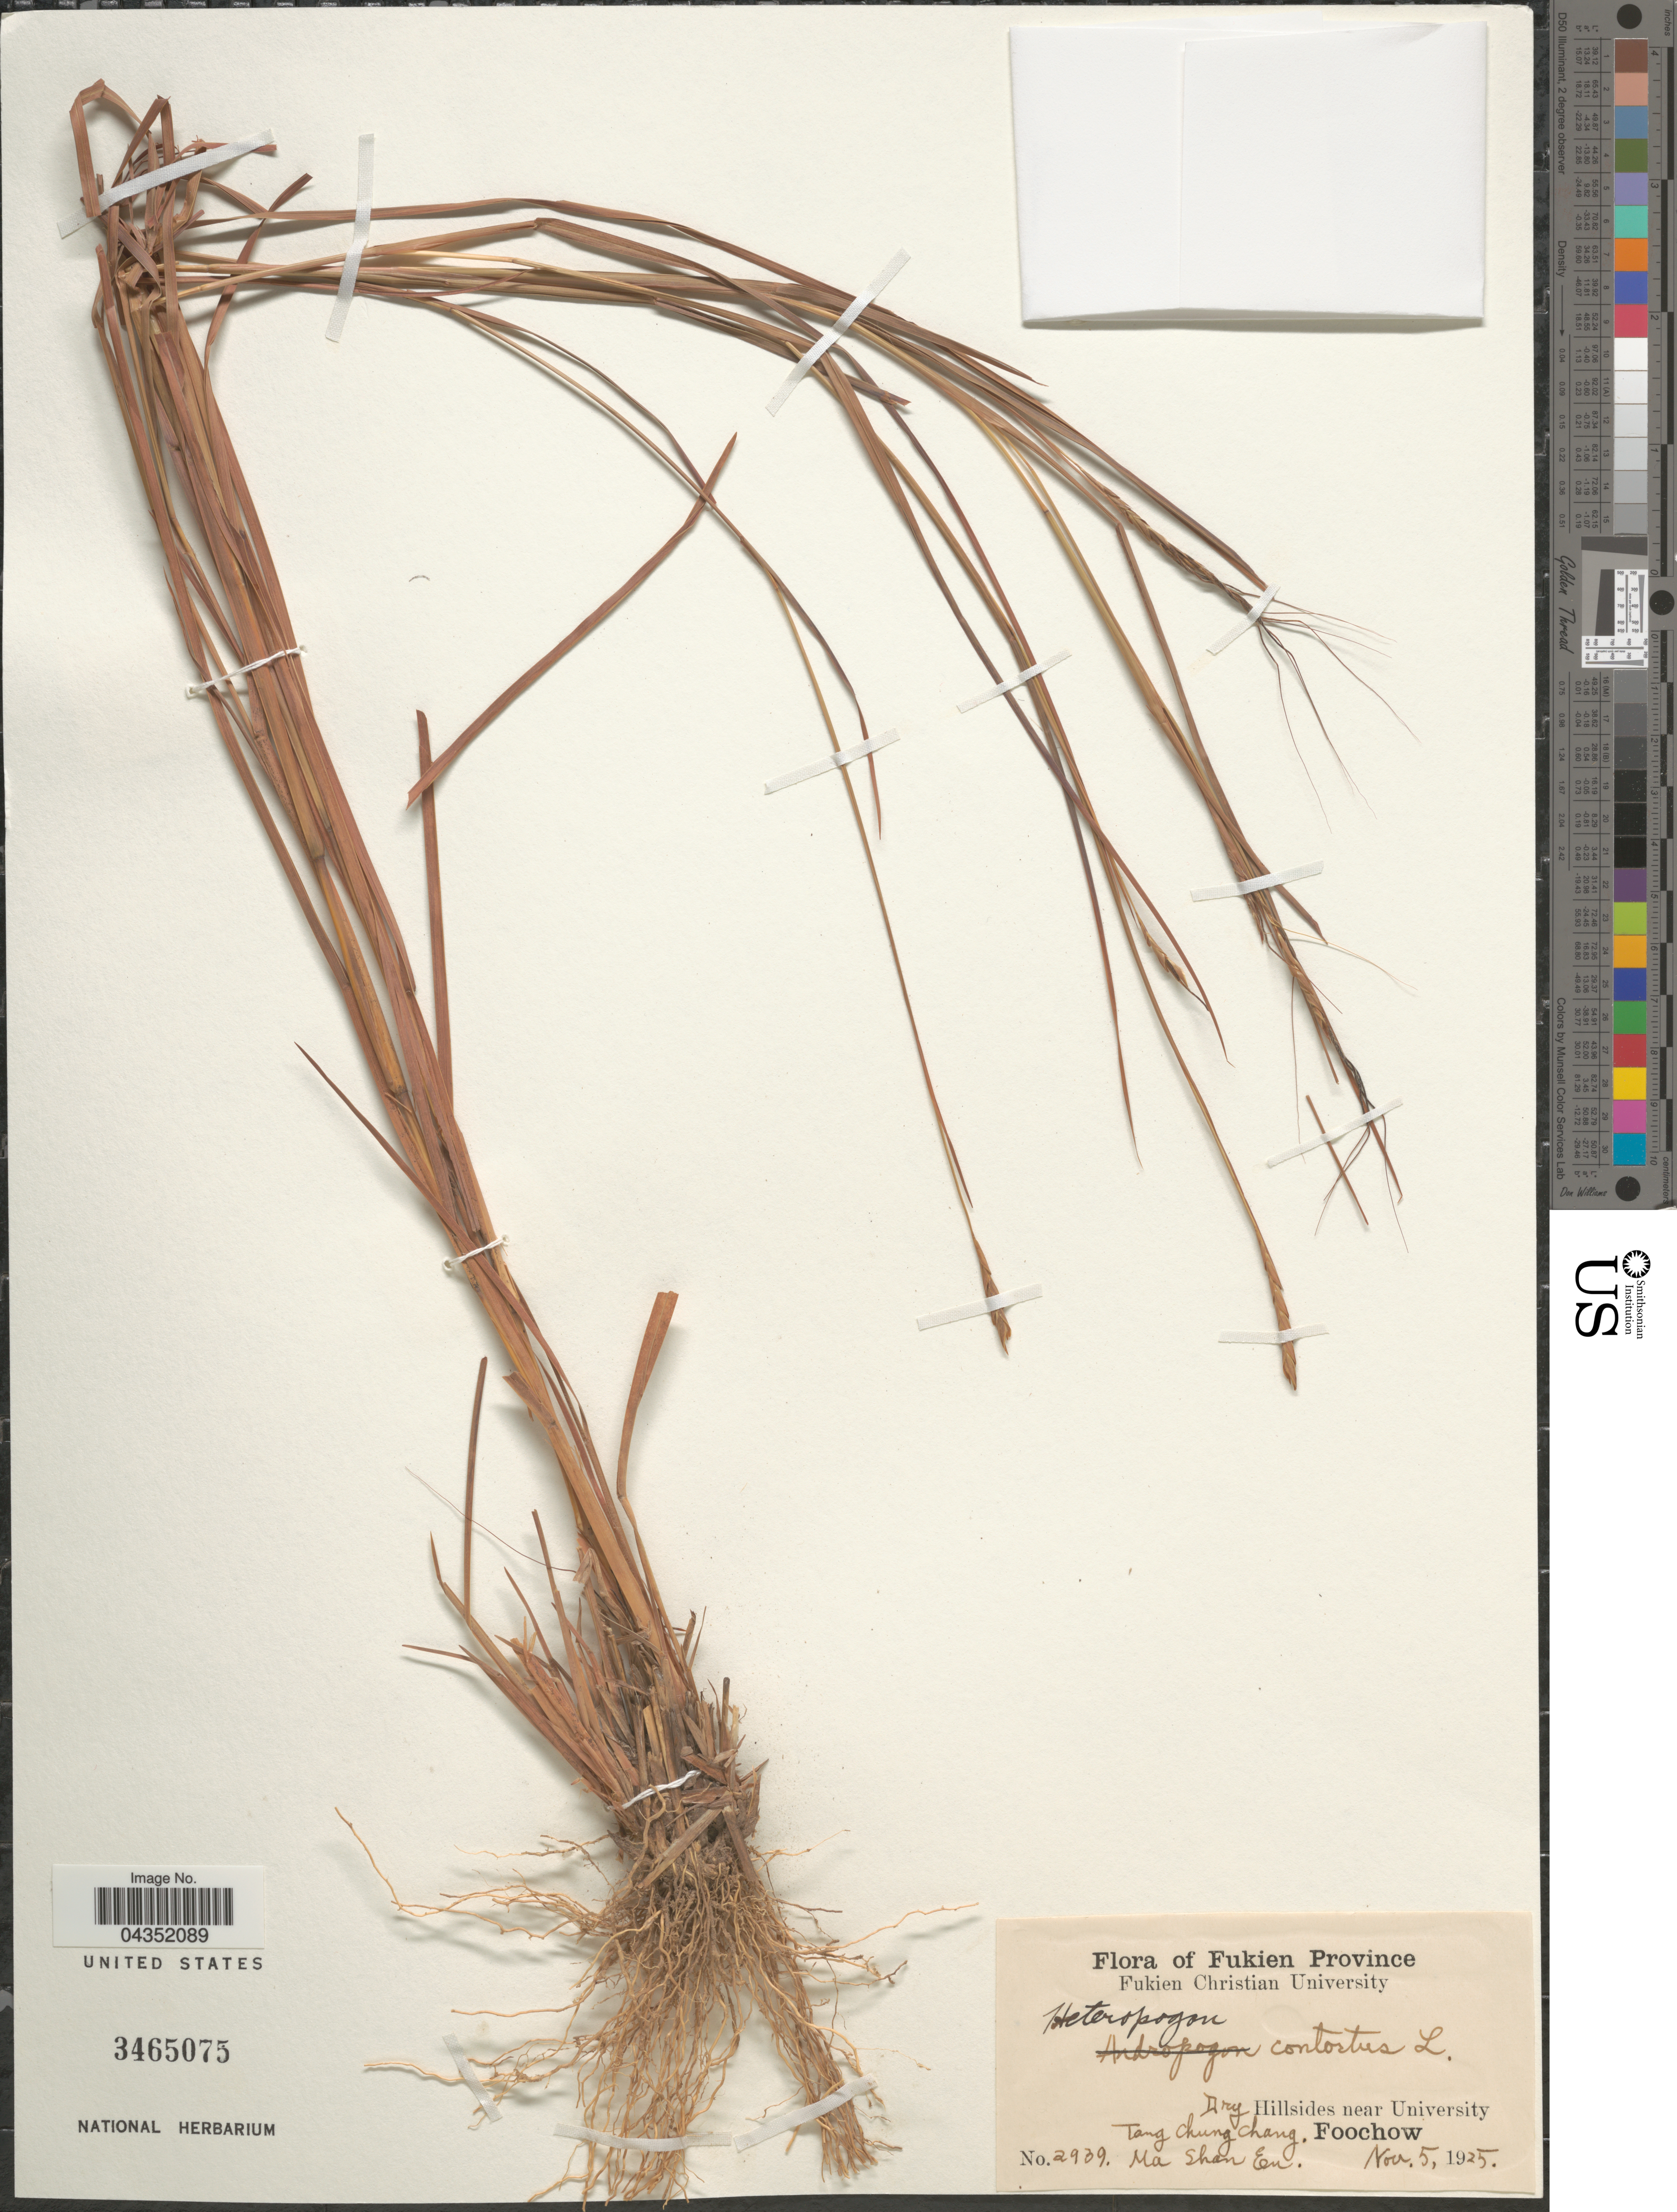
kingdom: Plantae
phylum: Tracheophyta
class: Liliopsida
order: Poales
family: Poaceae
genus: Heteropogon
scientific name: Heteropogon contortus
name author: (L.) P. Beauv. ex Roem. & Schult.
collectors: M. En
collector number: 2939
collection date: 1925-11-05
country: China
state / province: Fujian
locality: Fukien Province. Dry hillsides near University. Tang Chung Chang. Foochow. Ma Shan En.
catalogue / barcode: US 3465075